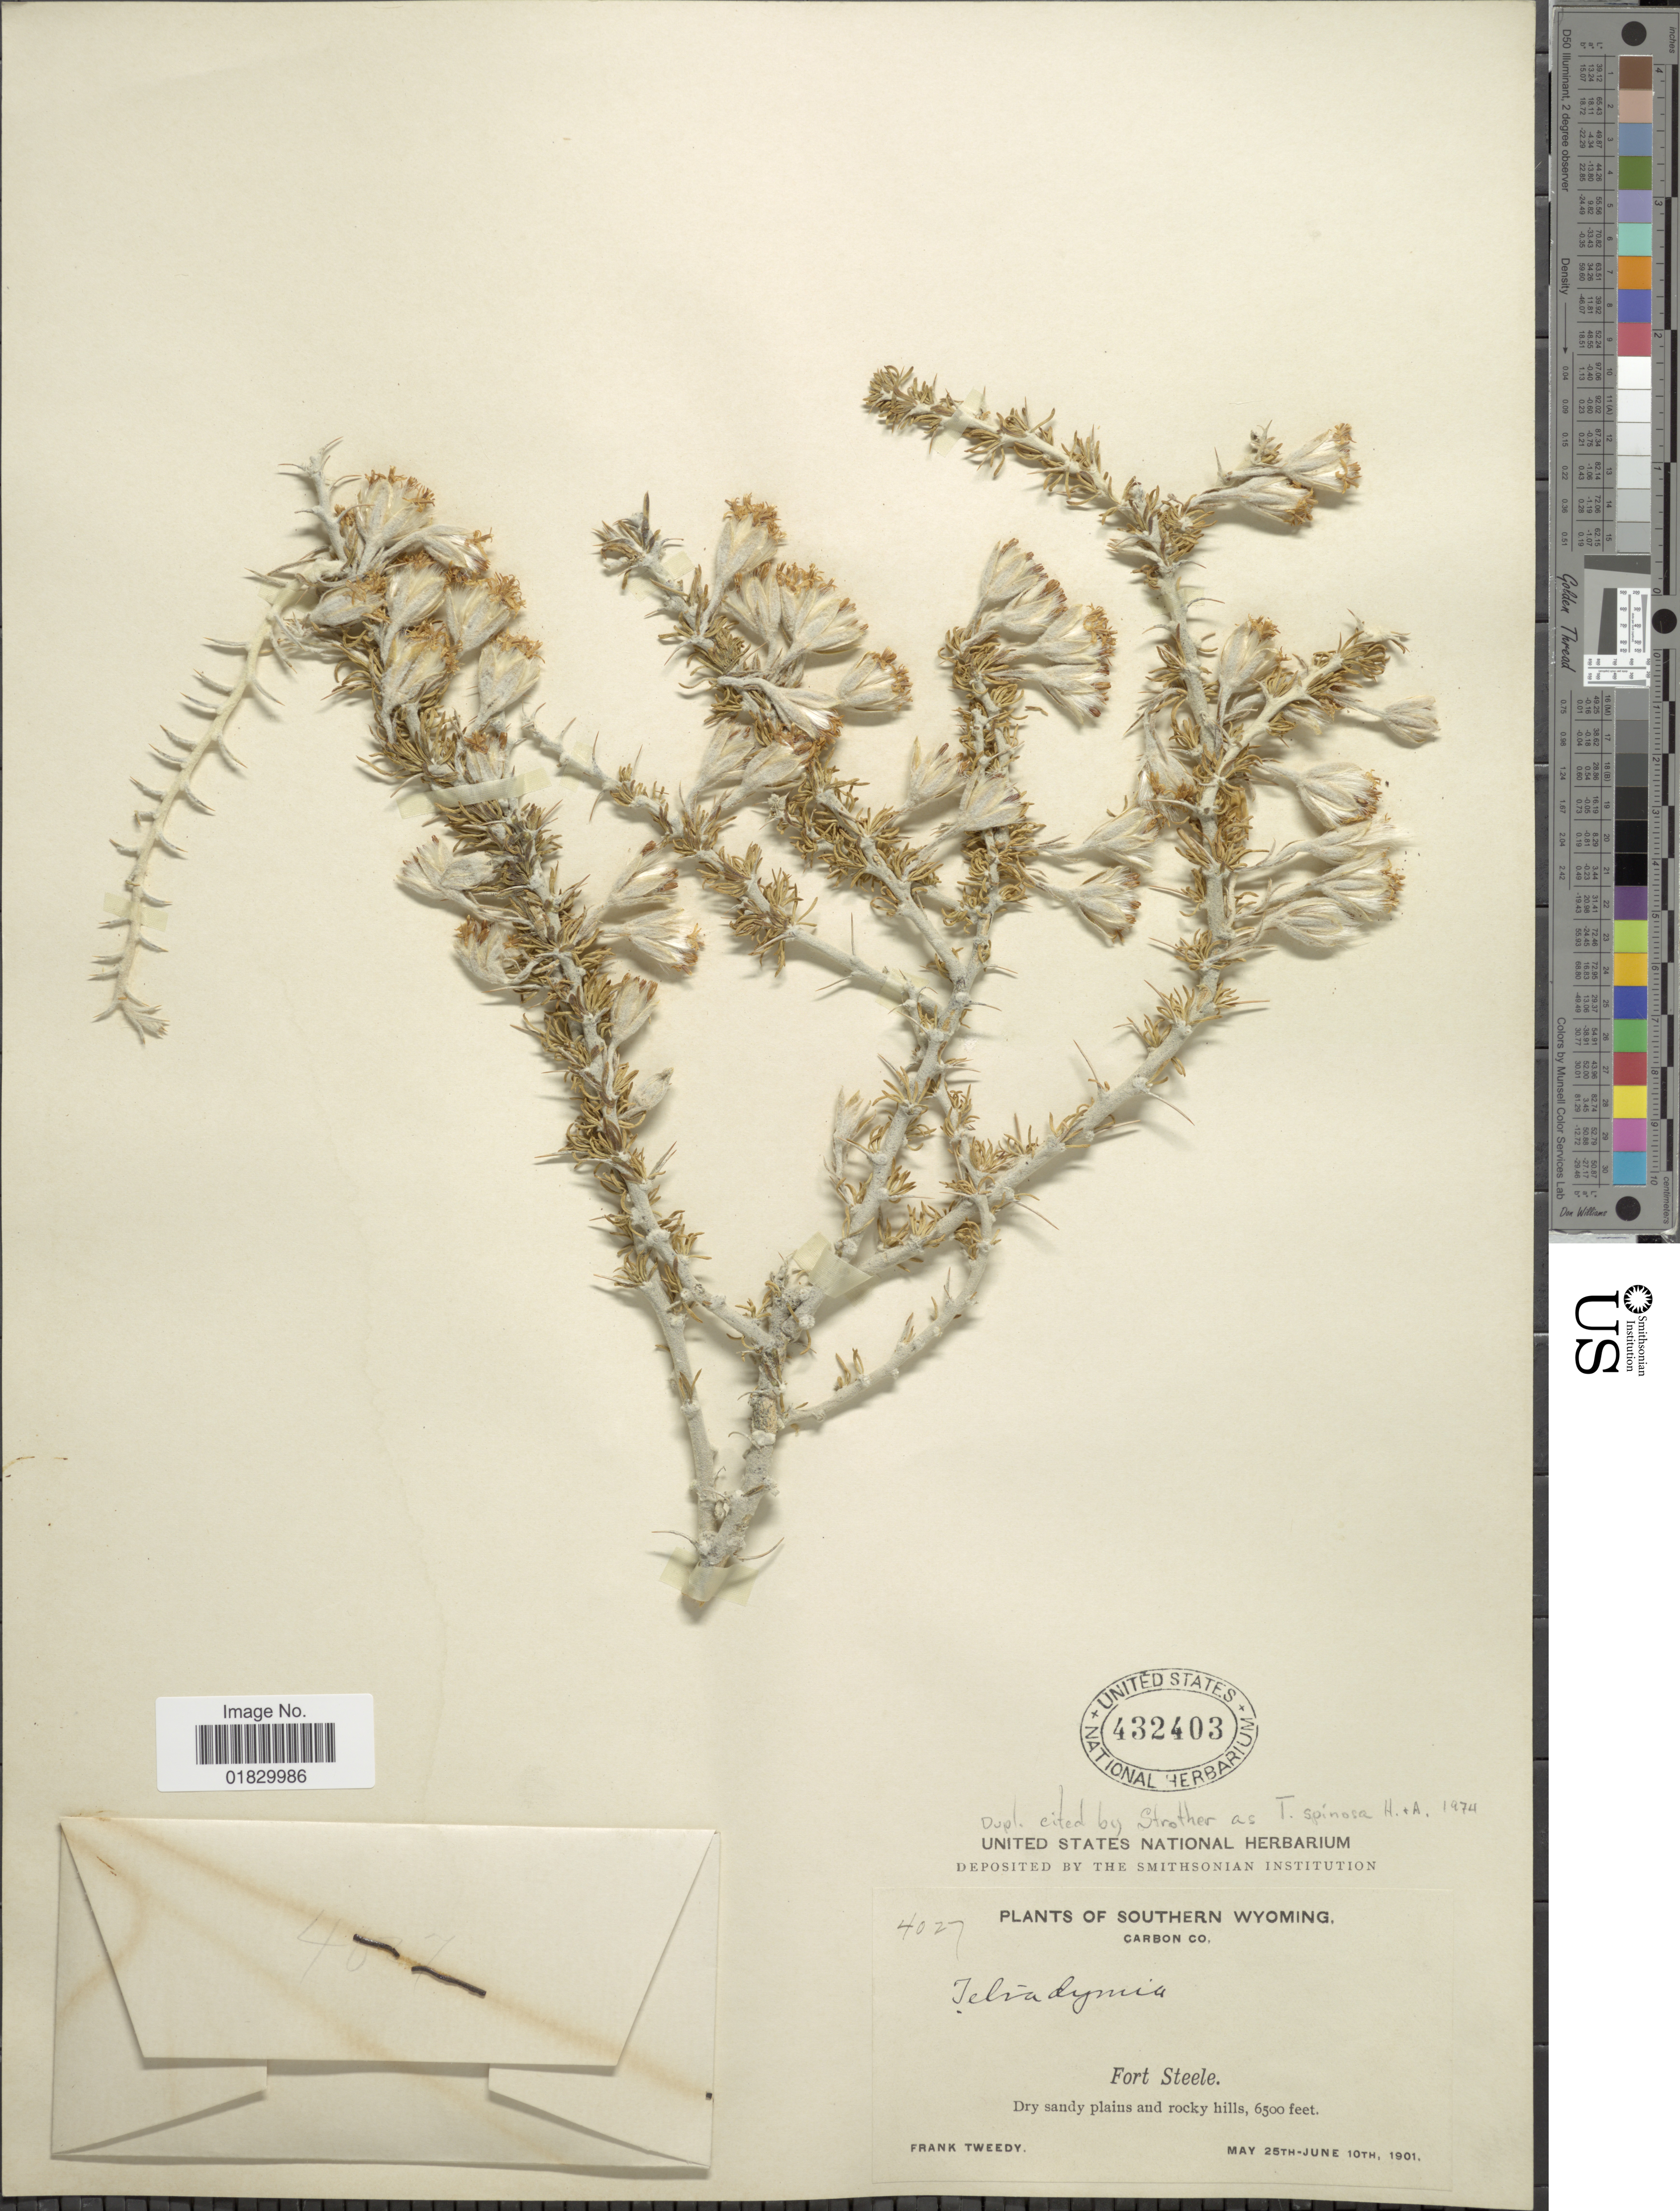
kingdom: Plantae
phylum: Tracheophyta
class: Magnoliopsida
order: Asterales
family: Asteraceae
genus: Tetradymia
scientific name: Tetradymia spinosa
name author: Hook. & Arn.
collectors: F. Tweedy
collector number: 4027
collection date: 1901-05-25/1901-06-10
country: United States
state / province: Wyoming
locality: Southern Wyoming, Carbon Co., Fort Steele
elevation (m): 1981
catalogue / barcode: US 432403